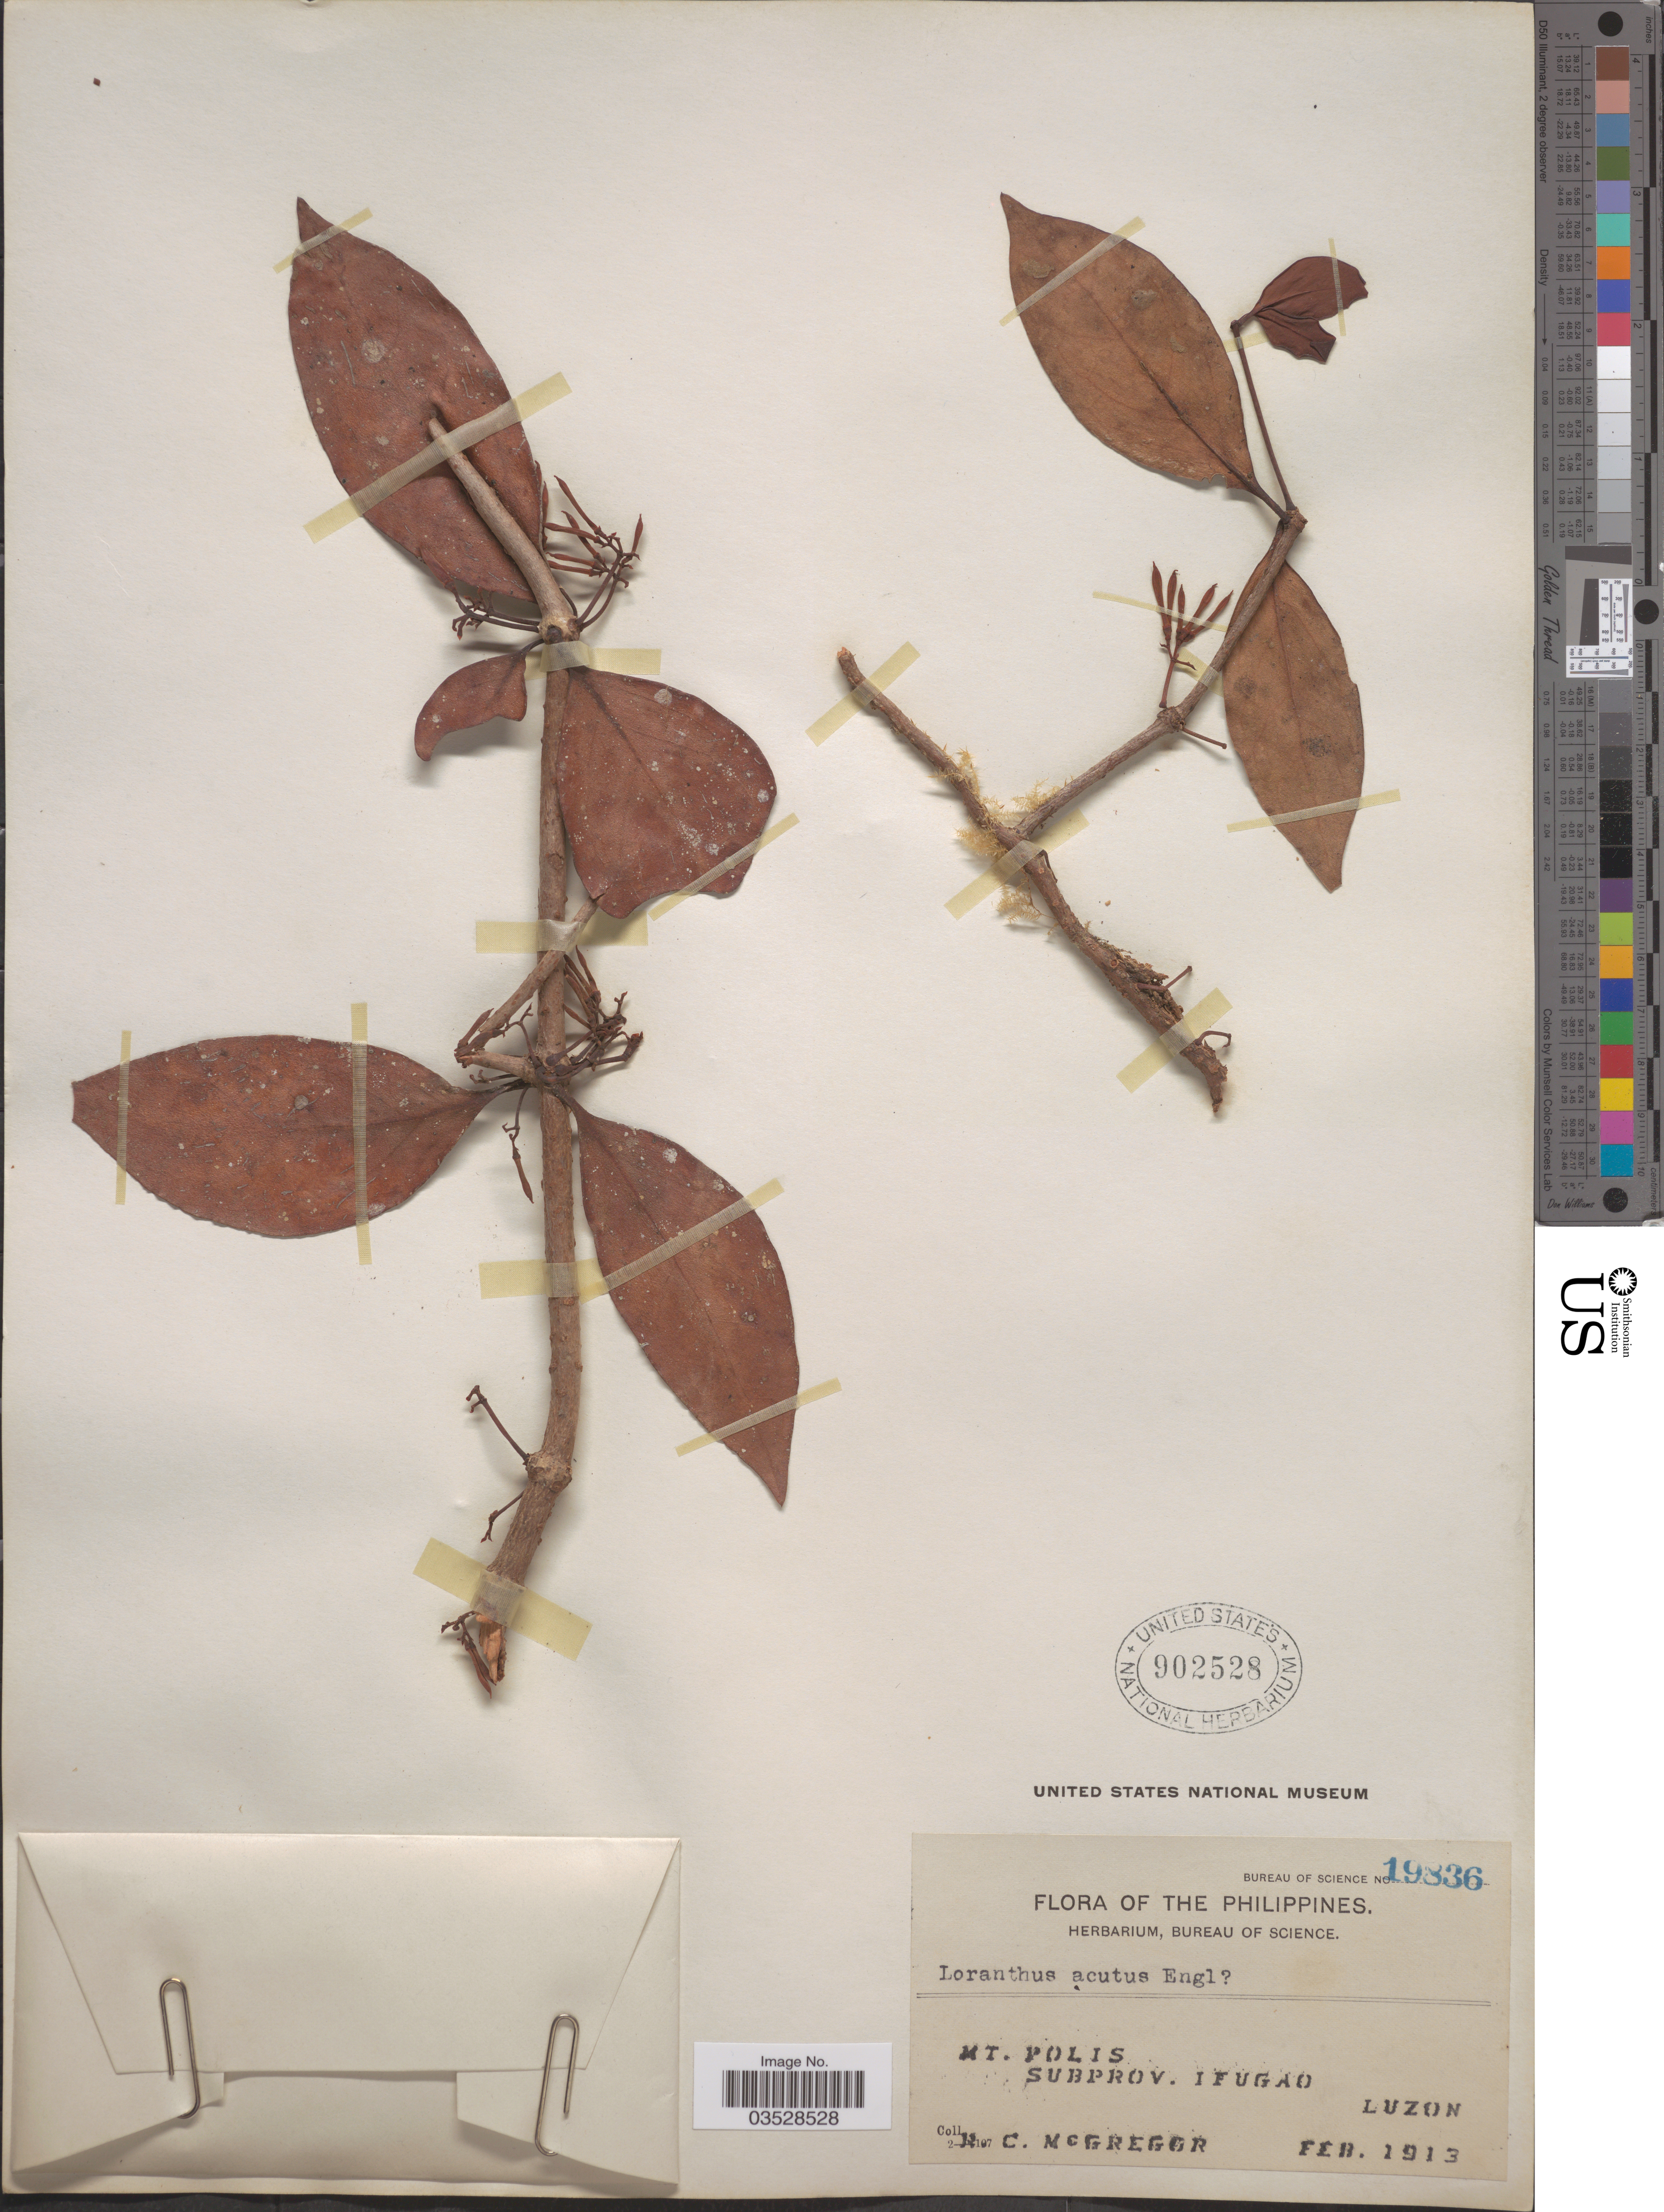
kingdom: Plantae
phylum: Tracheophyta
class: Magnoliopsida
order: Santalales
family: Loranthaceae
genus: Loranthus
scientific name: Loranthus acutus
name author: Engl.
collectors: R. C. McGregor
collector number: Bureau of Science 19836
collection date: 1913-02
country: Philippines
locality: Mt. Polis. Subprov. Ifugao. Luzon.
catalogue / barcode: US 902528